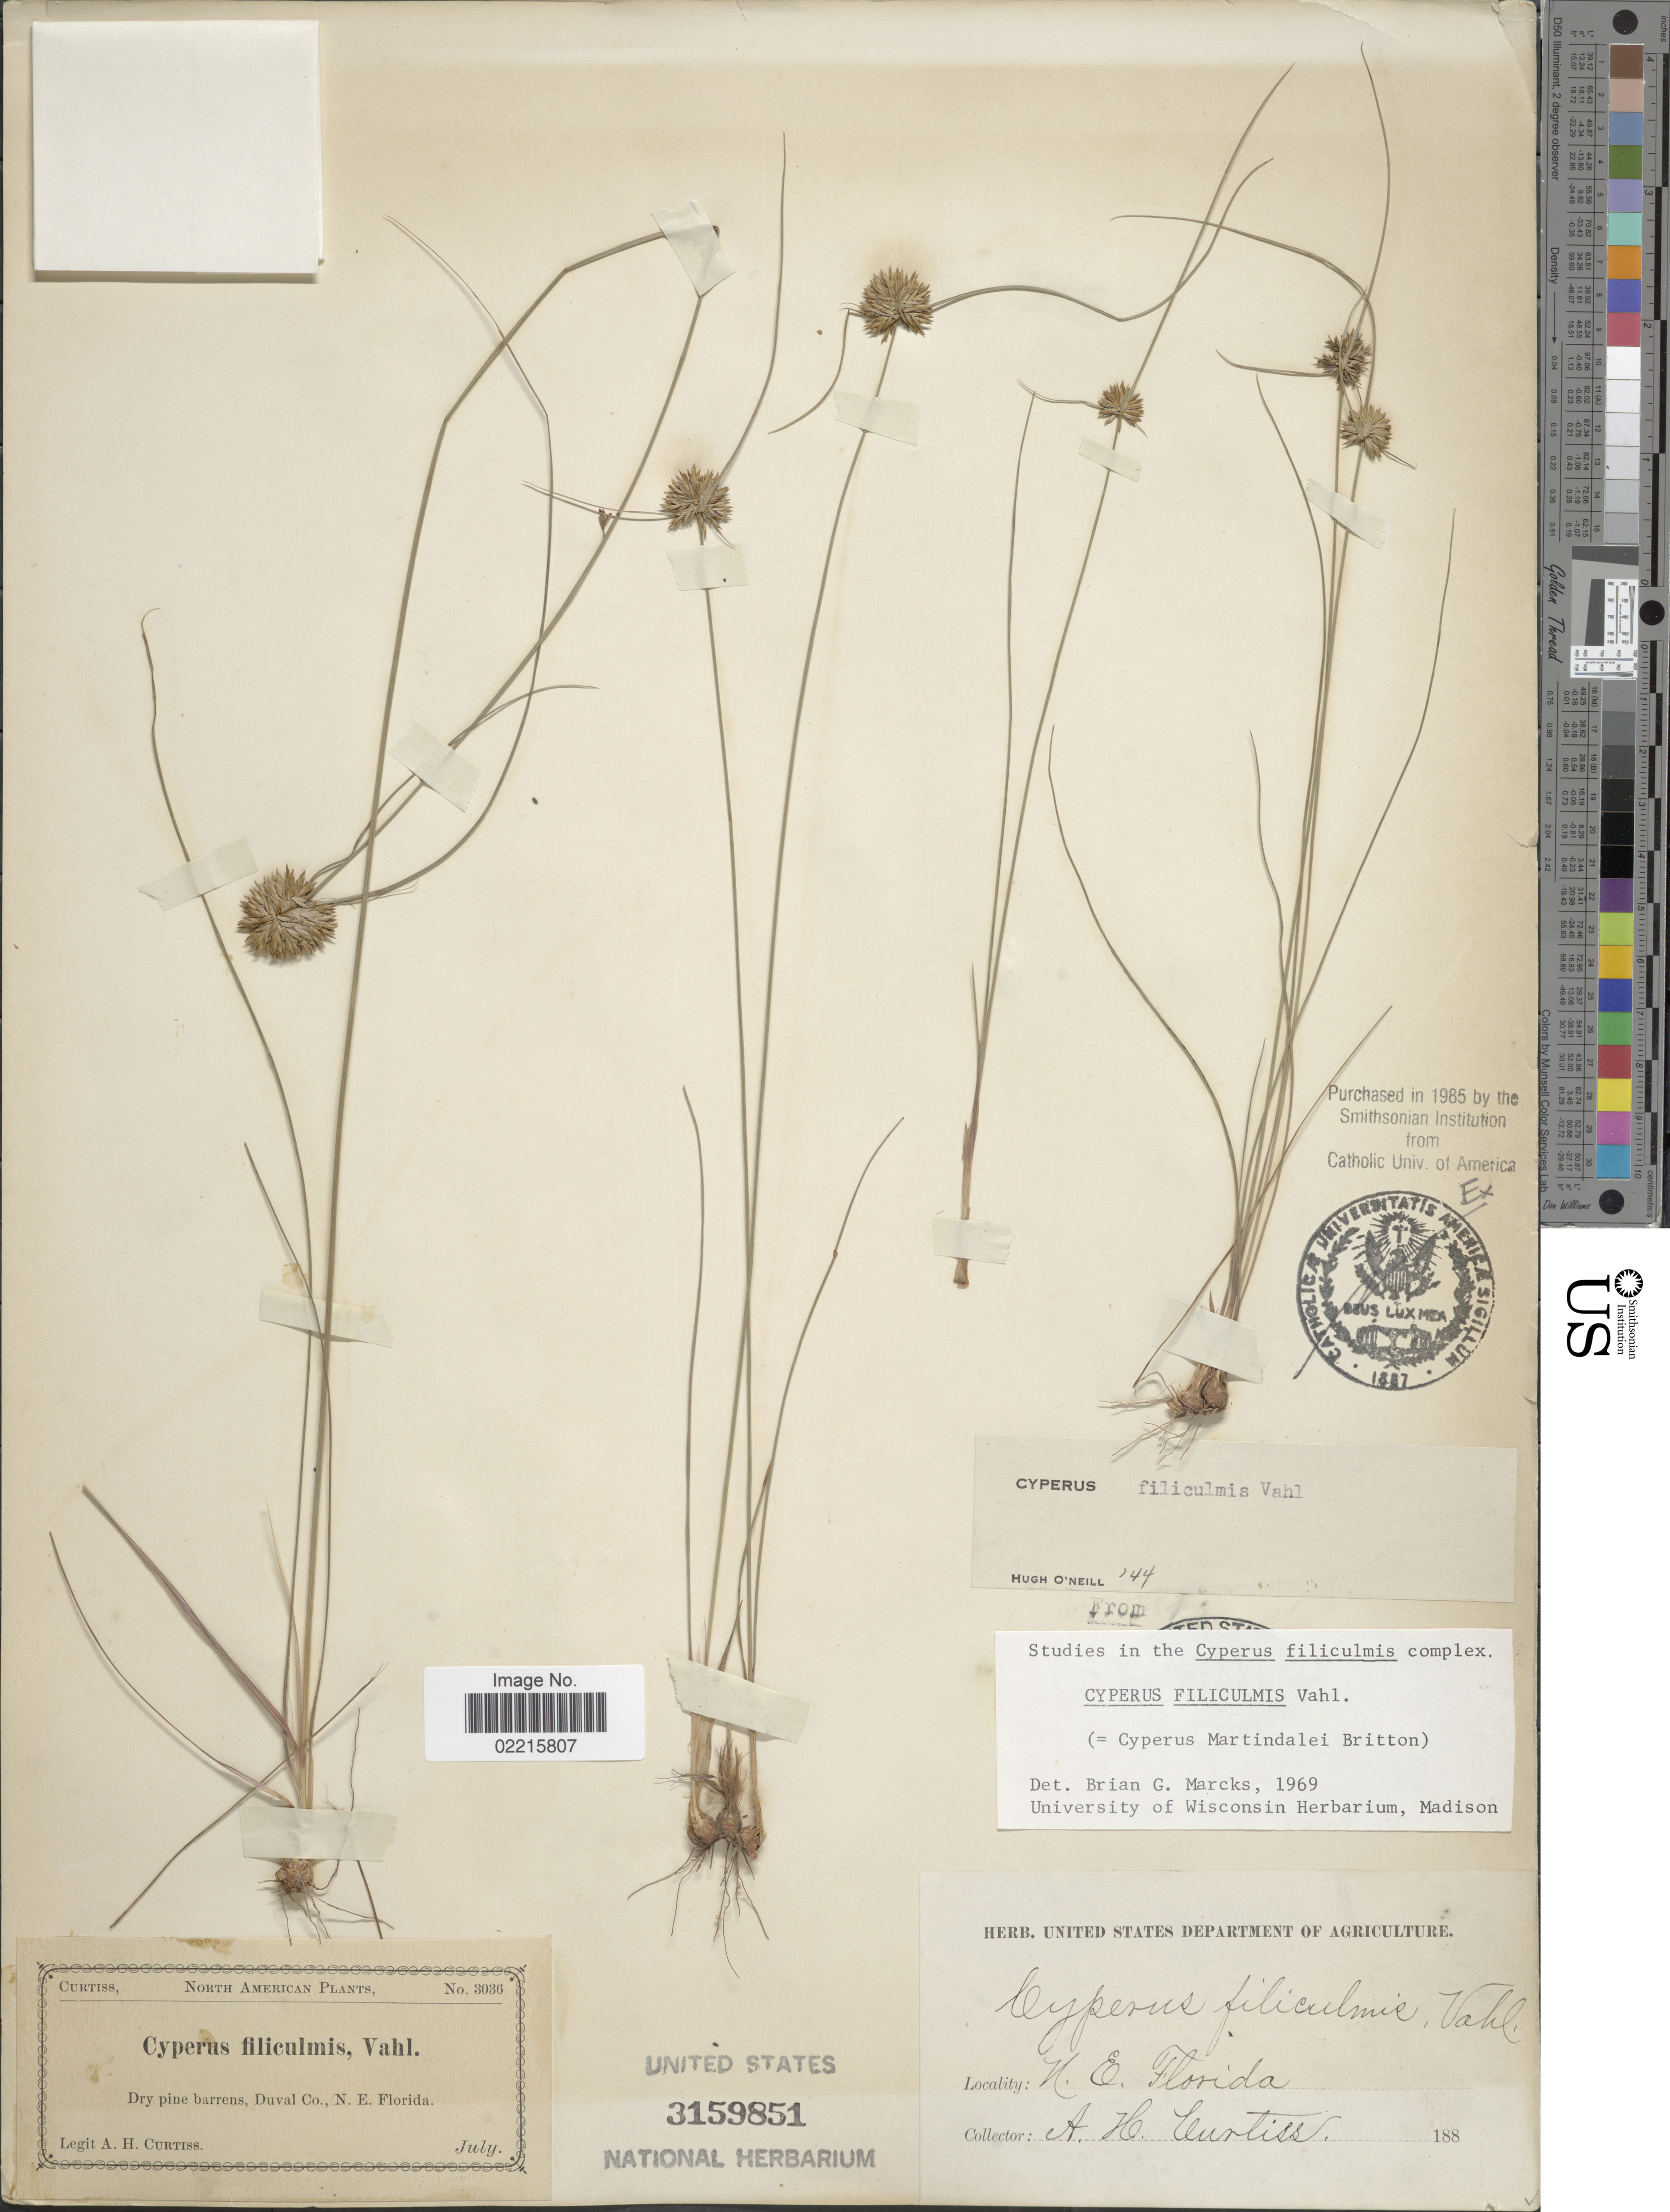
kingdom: Plantae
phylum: Tracheophyta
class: Liliopsida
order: Poales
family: Cyperaceae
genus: Cyperus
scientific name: Cyperus filiculmis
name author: Vahl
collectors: A. H. Curtiss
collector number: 3036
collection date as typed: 188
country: United States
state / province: Florida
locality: Dry pine barrens, Duval Co., N.E. Florida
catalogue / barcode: US 3159851